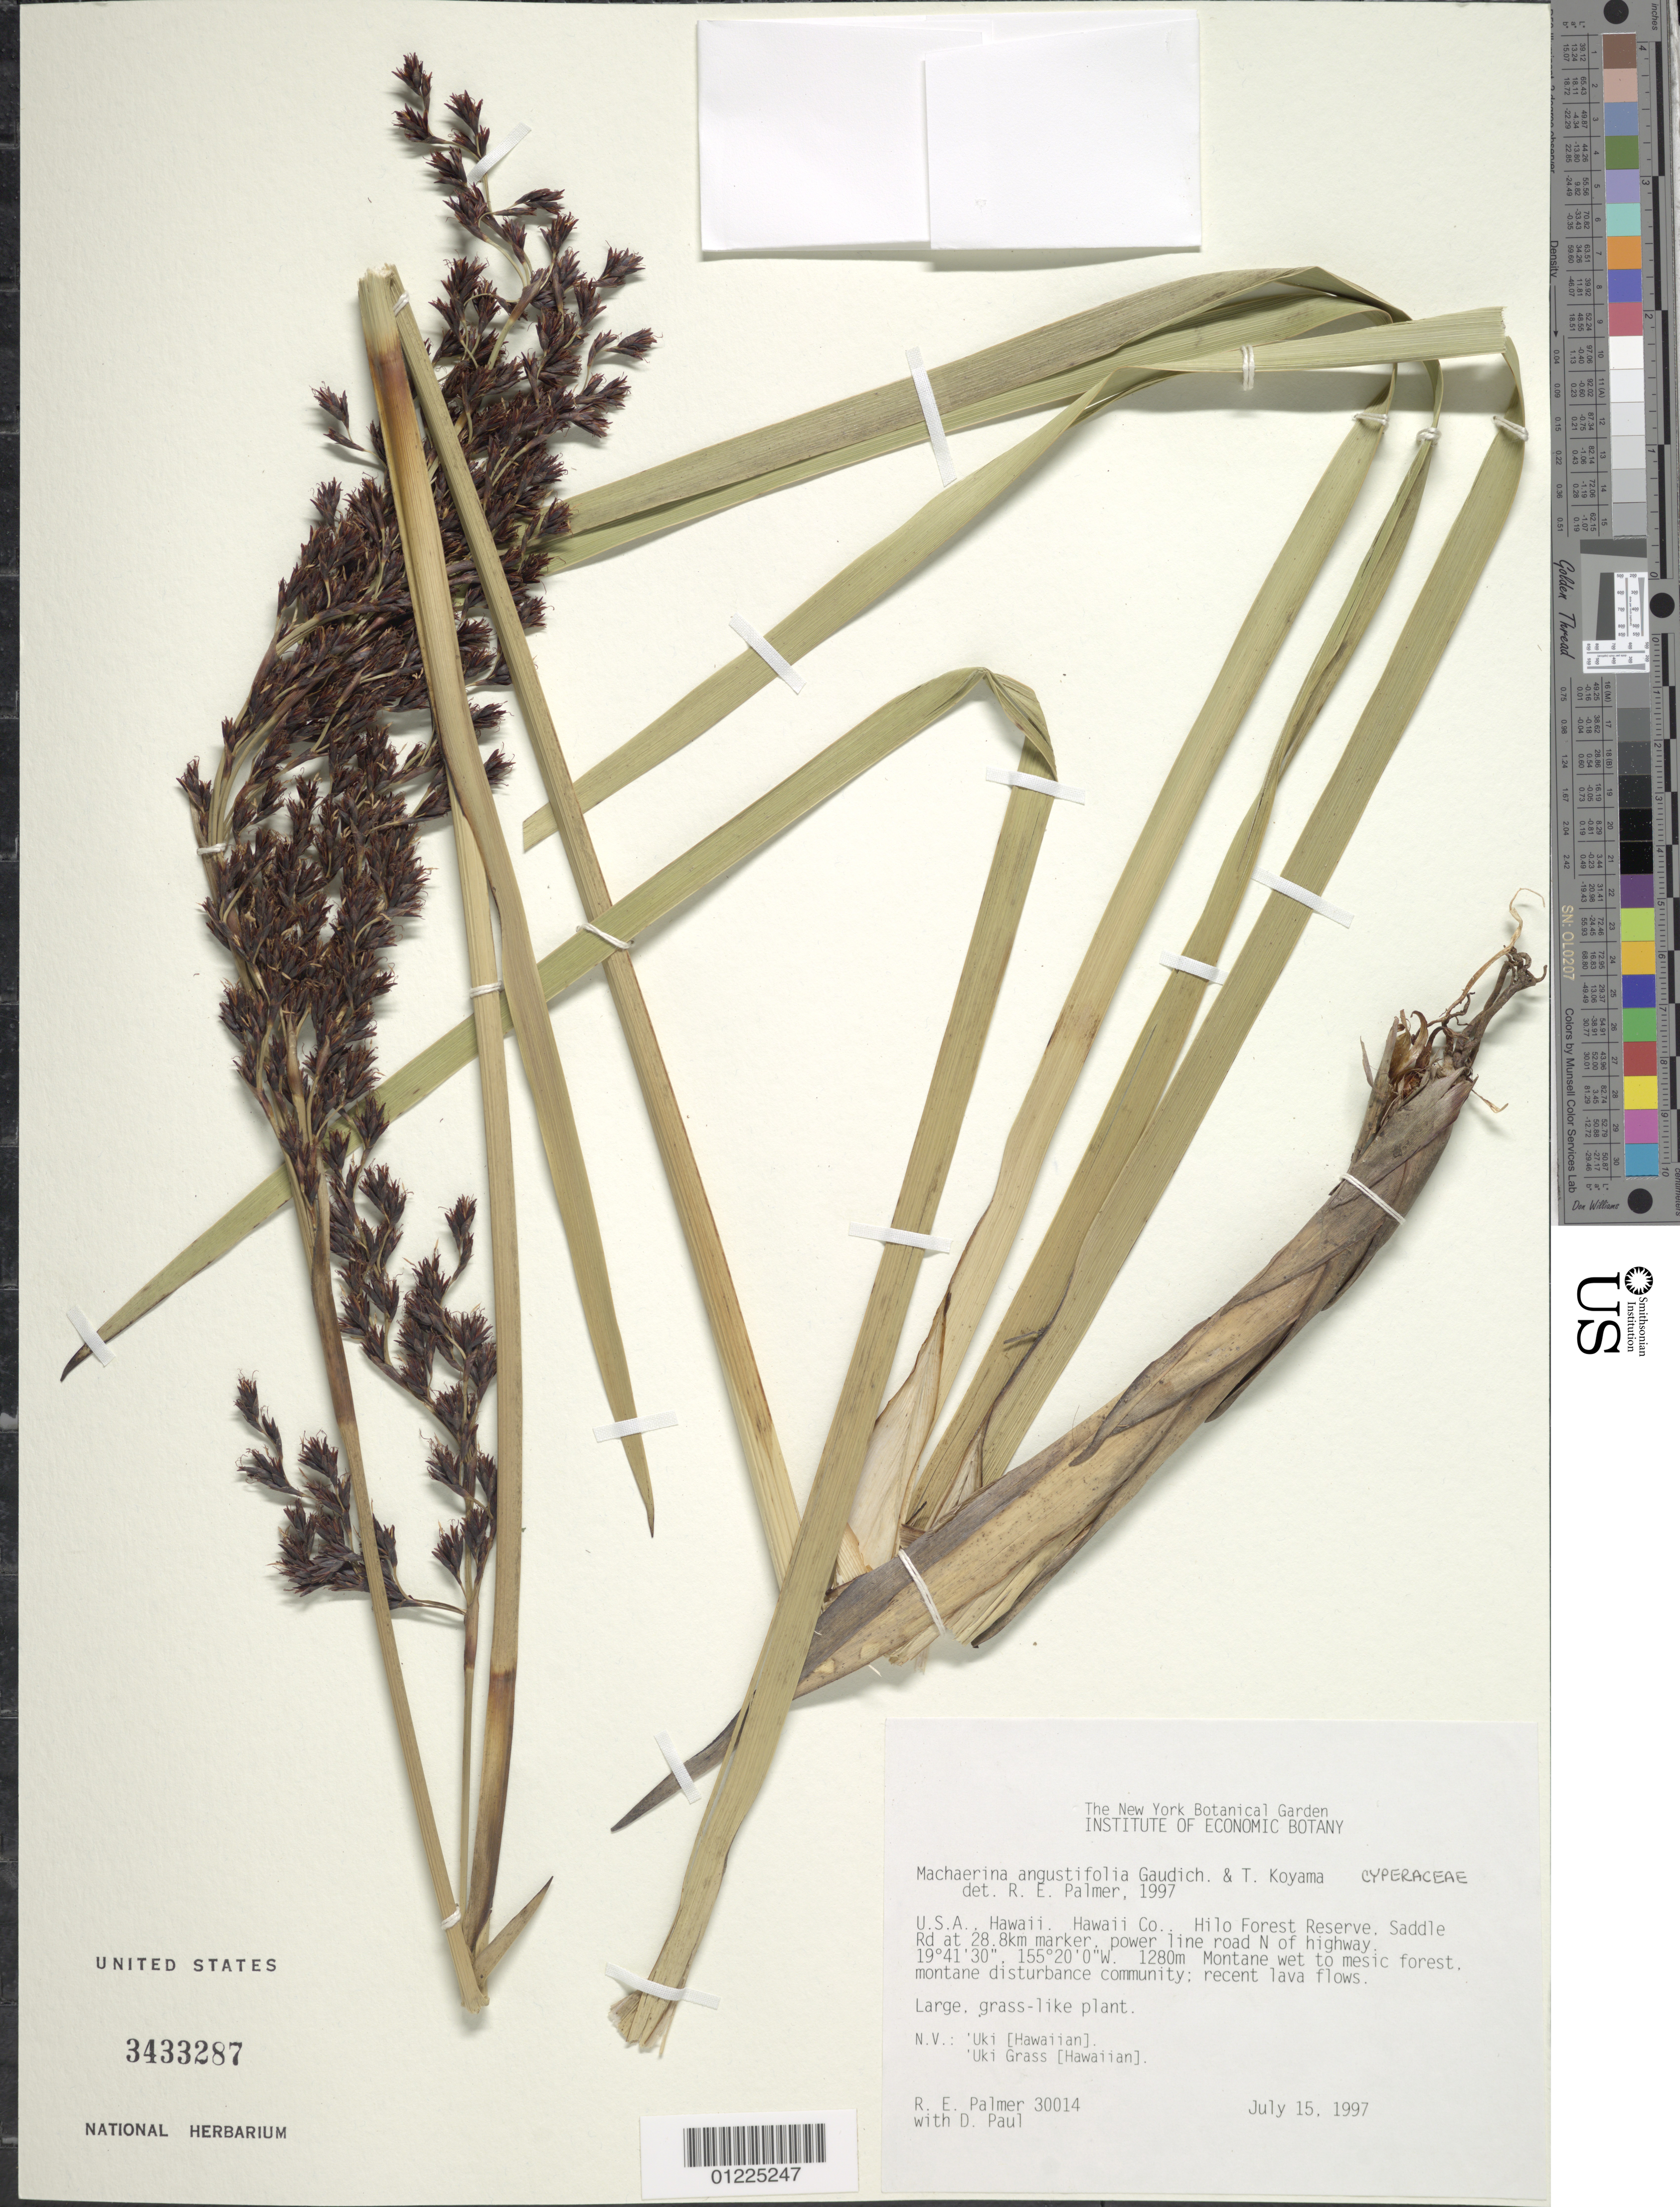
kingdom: Plantae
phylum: Tracheophyta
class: Liliopsida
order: Poales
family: Cyperaceae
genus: Machaerina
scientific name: Machaerina angustifolia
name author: (Gaudich.) T. Koyama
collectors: R. Palmer & D. Paul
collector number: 30014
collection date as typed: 15 Jul 1997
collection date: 1997-07-15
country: United States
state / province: Hawaii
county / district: Hawaii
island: Hawaii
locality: Hawaii Co.. Hilo Forest Reserve, Saddle Rd at 28.8km marker, power line road N of hwy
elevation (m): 1280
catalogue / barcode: US 3433287